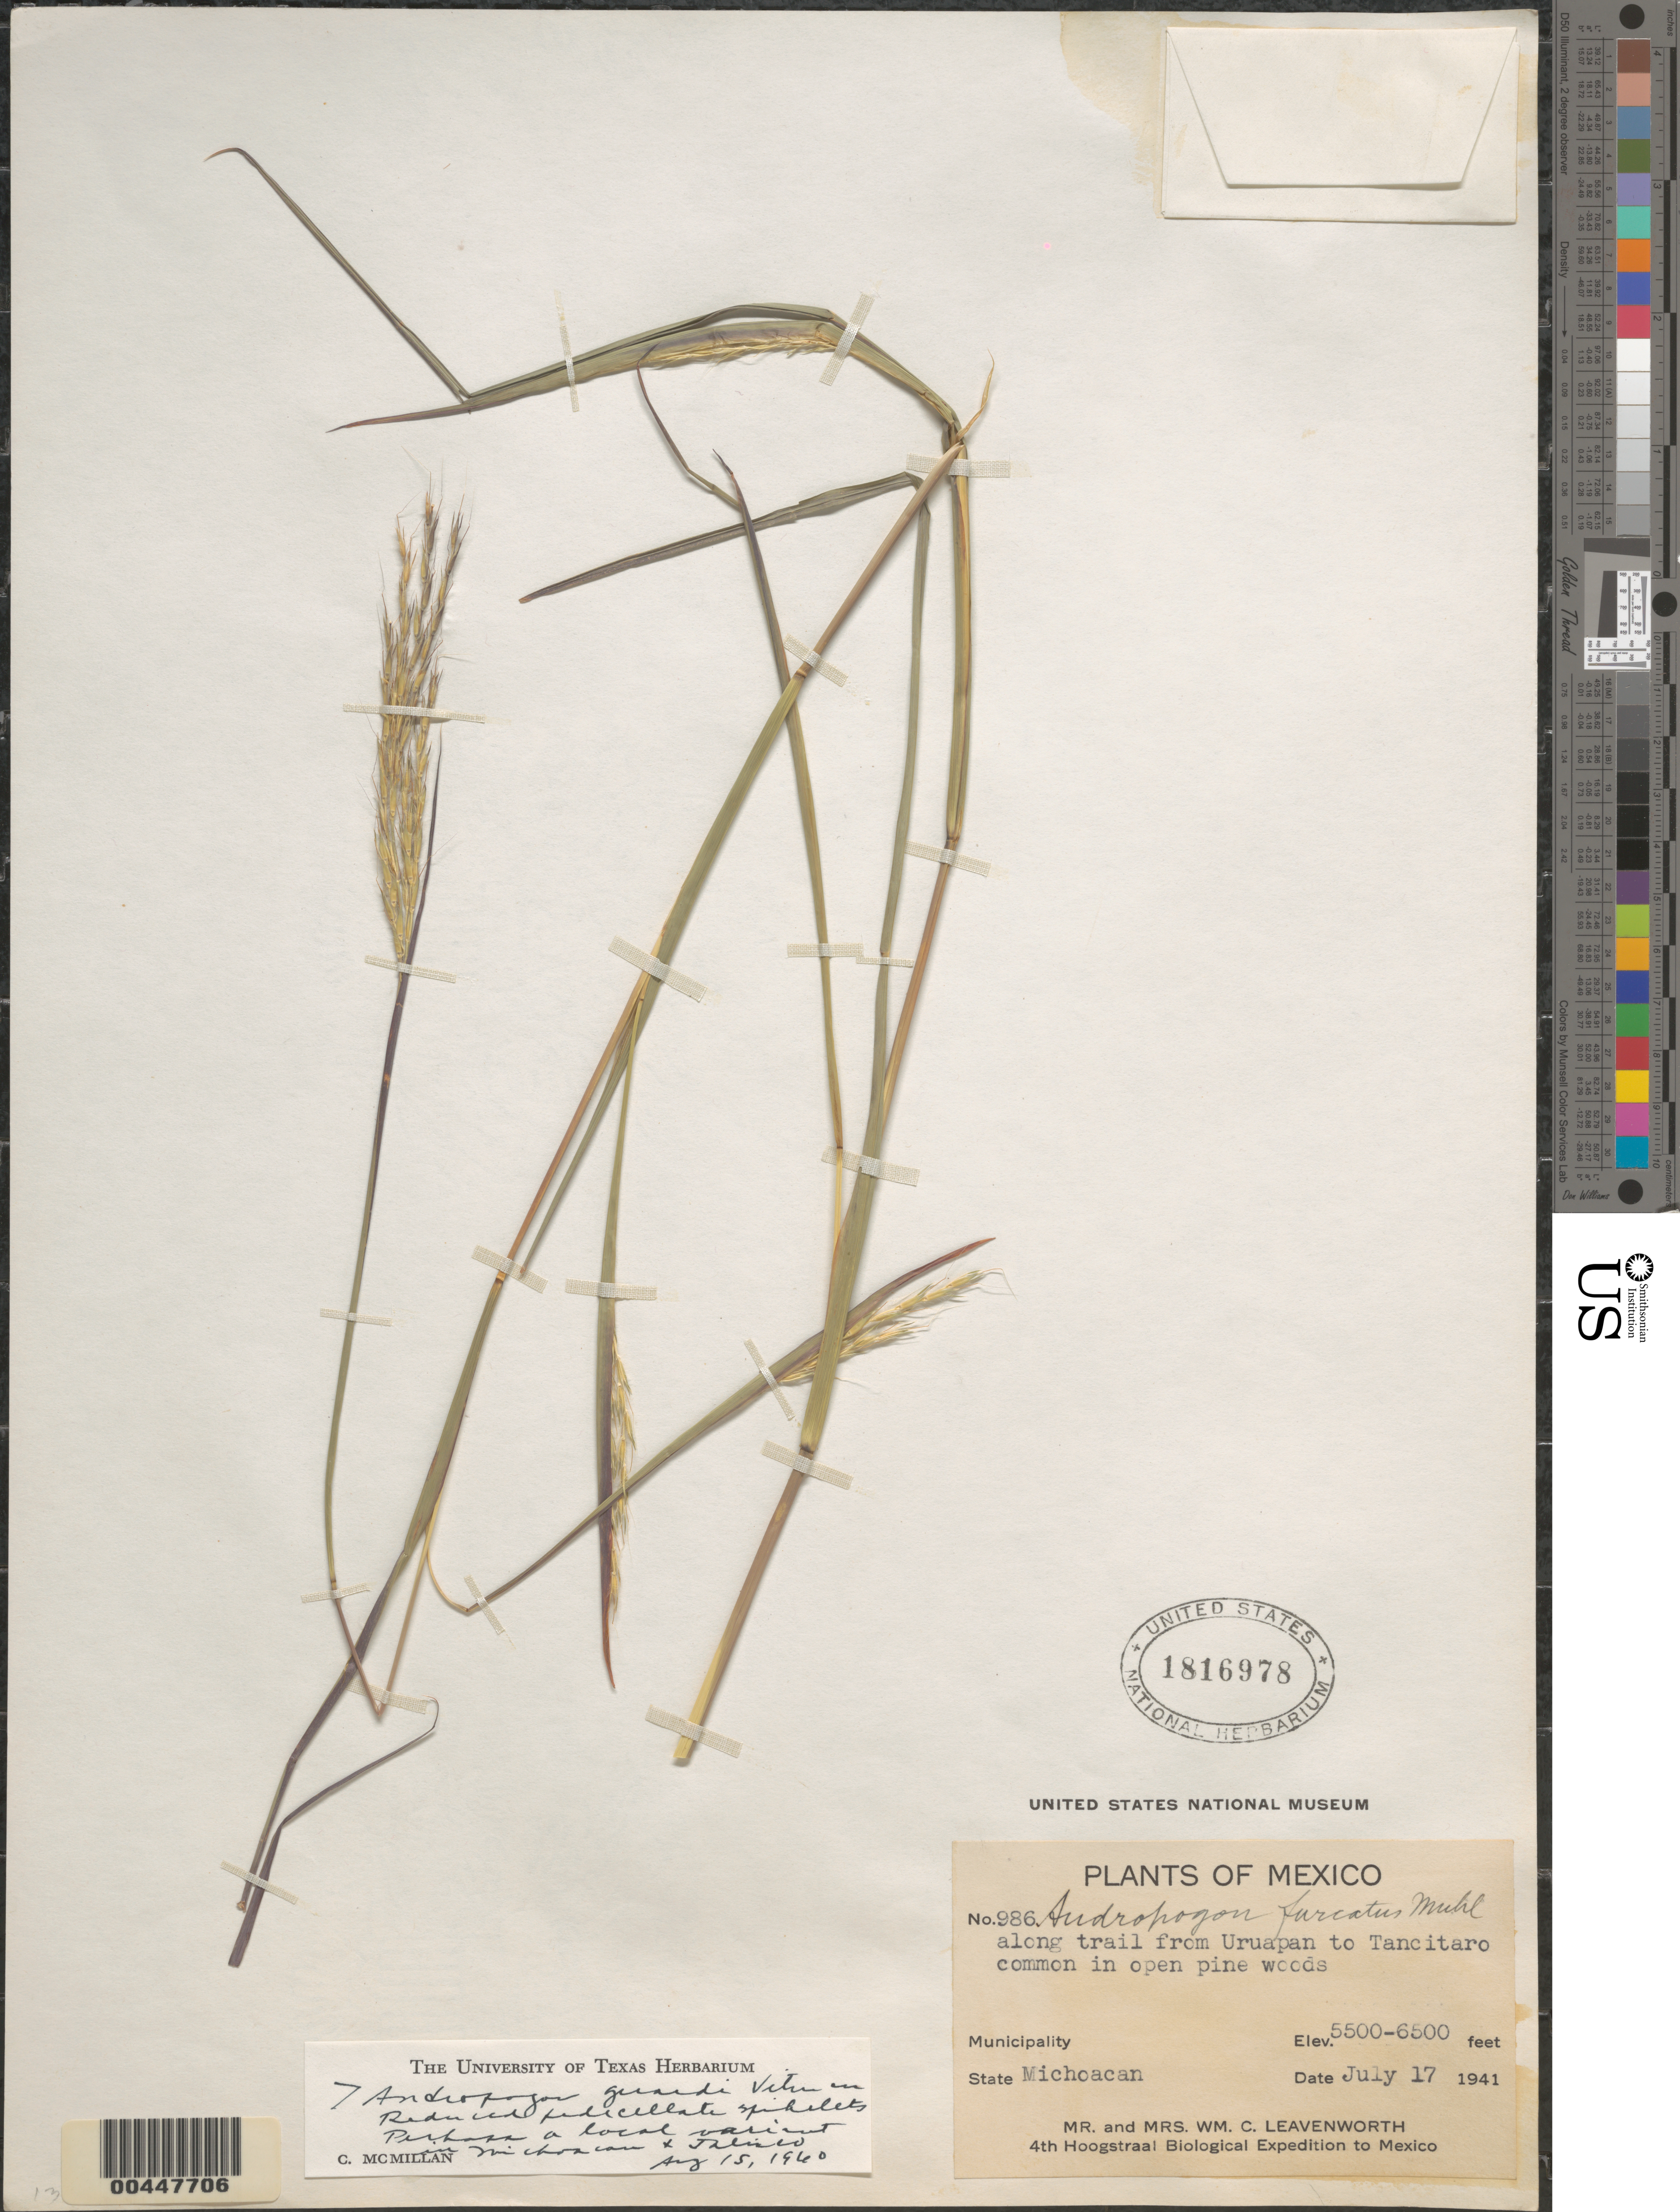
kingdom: Plantae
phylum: Tracheophyta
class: Liliopsida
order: Poales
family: Poaceae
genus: Andropogon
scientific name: Andropogon gerardii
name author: Vitman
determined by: McMillan, C.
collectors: W. C. Leavenworth & Leavenworth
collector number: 986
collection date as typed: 17 Jul 1941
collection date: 1941-07-17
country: Mexico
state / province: Michoacán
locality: Along trail from Uruapan to Tancitaro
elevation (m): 1676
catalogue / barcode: US 1816978